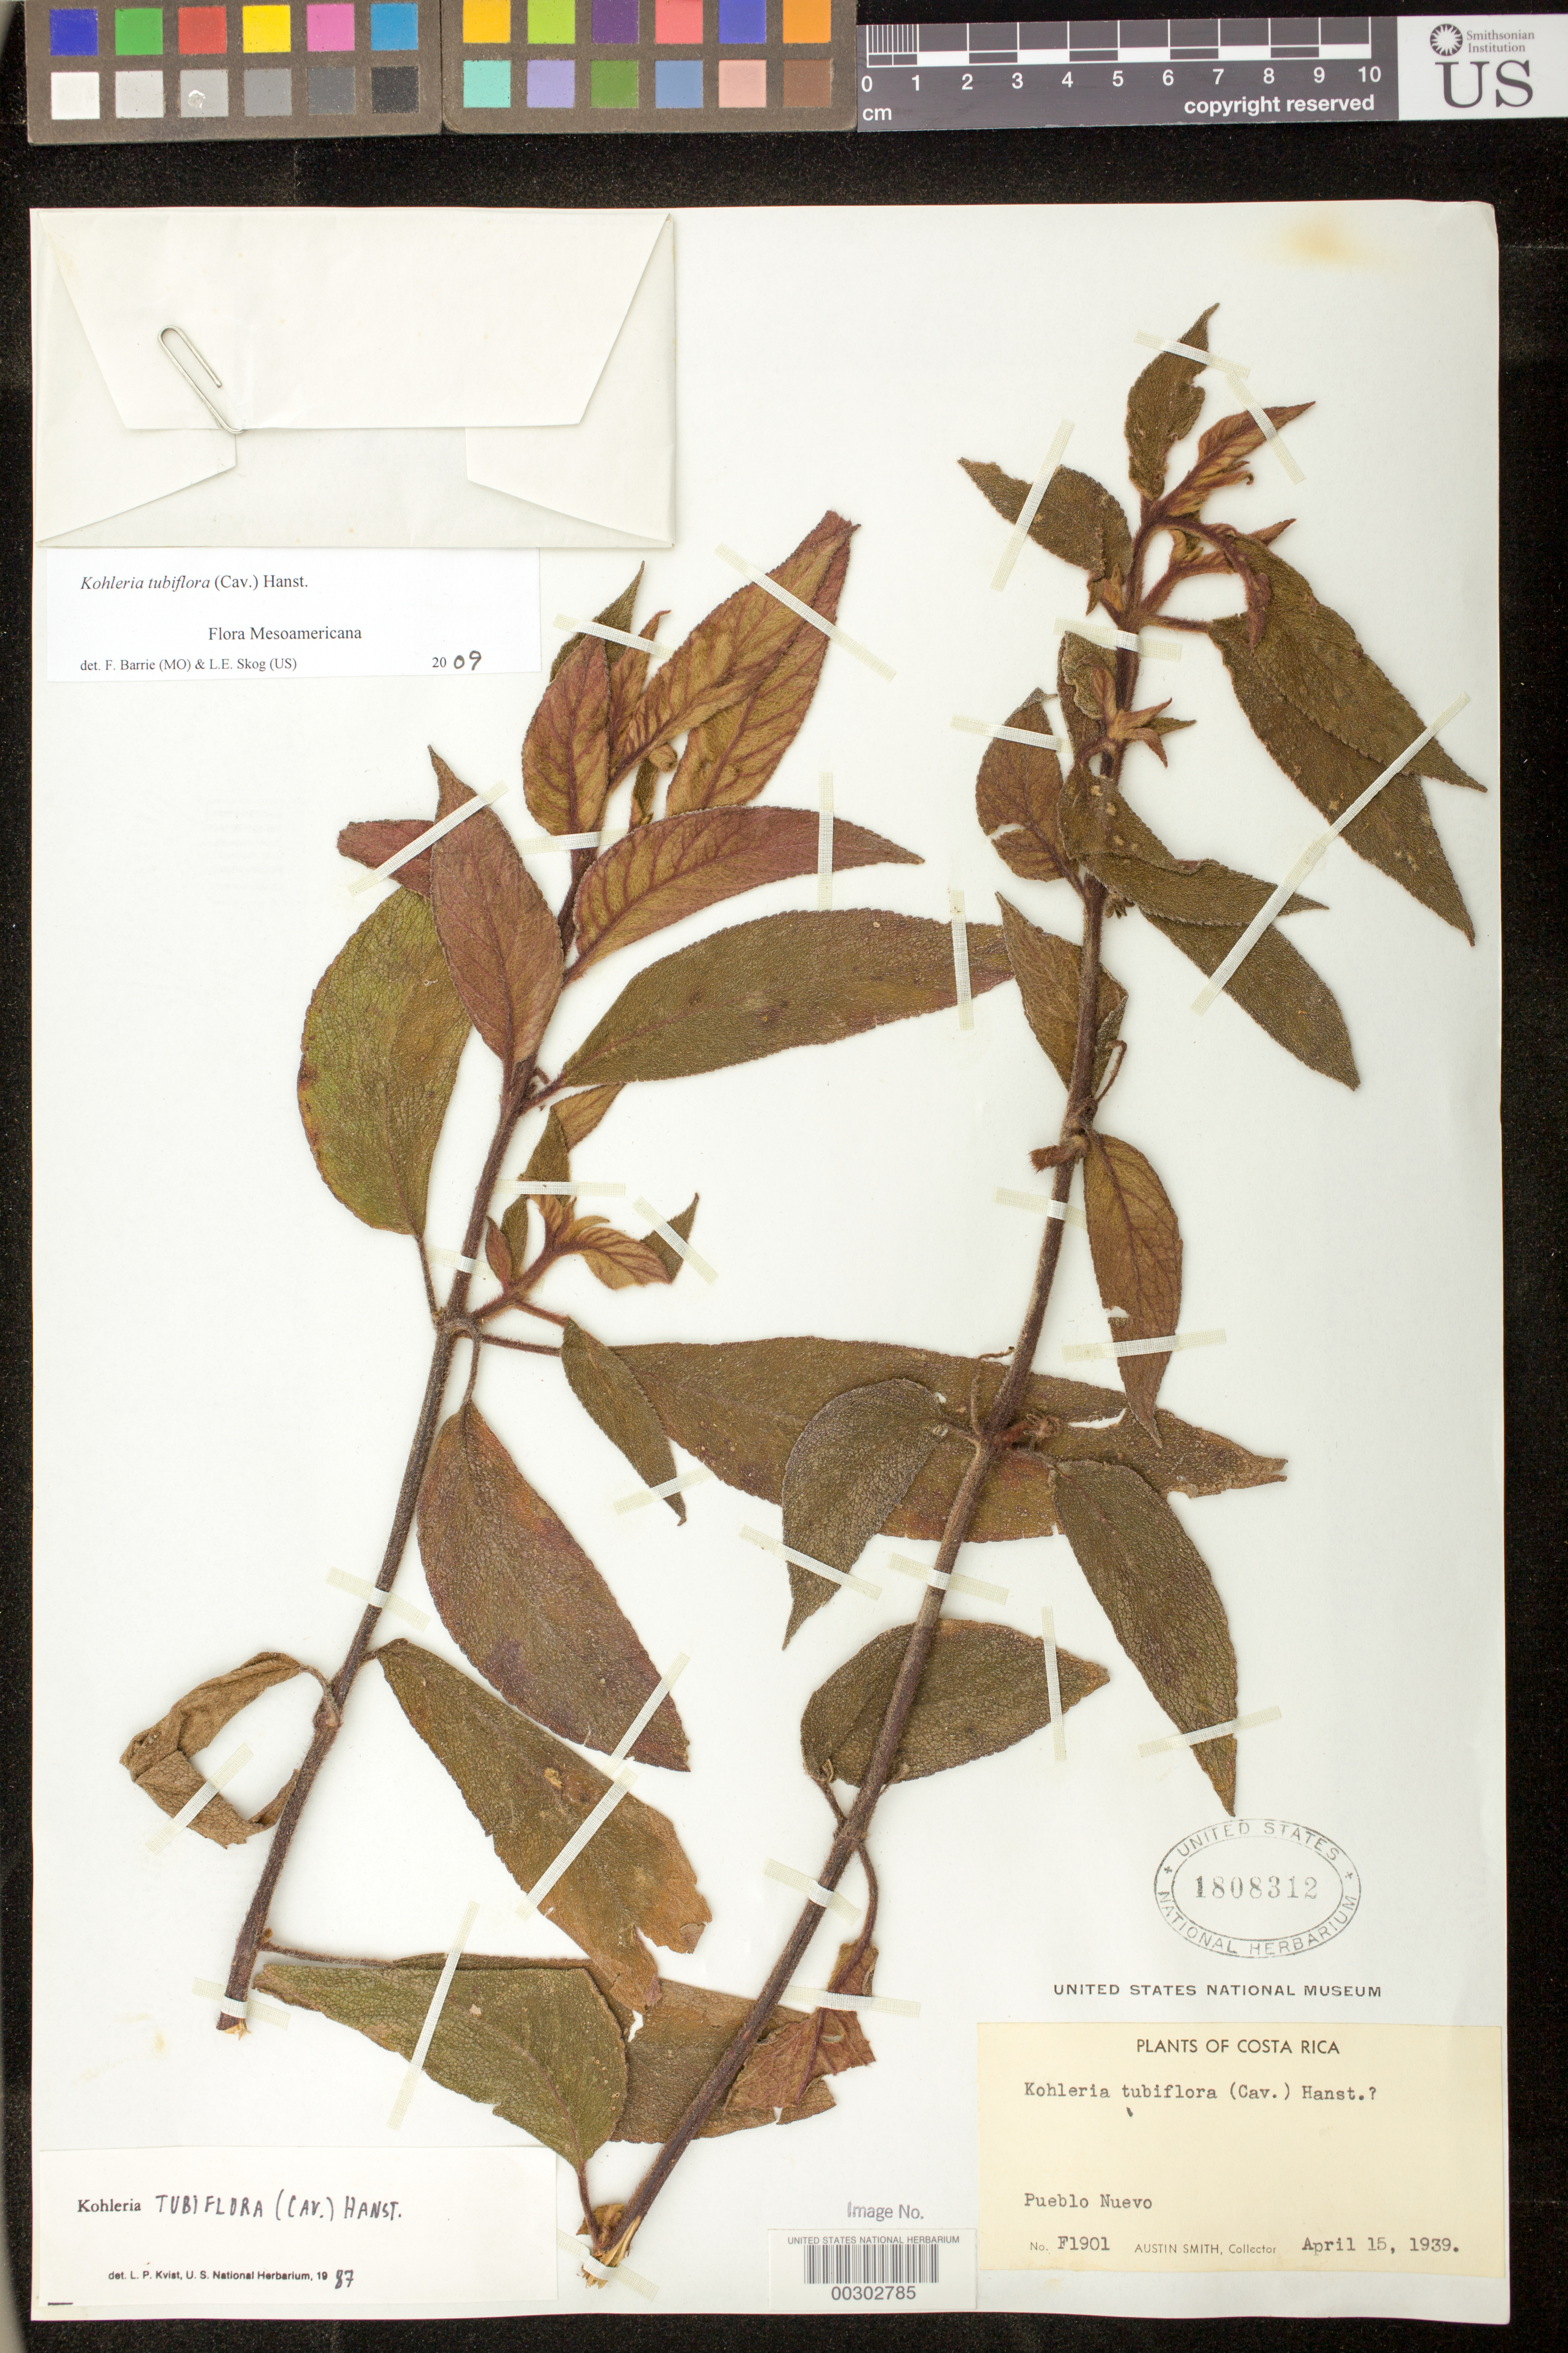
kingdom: Plantae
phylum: Tracheophyta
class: Magnoliopsida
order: Lamiales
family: Gesneriaceae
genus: Kohleria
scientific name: Kohleria tubiflora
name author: (Cav.) Hanst.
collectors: Aust P. Smith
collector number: F 1901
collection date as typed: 15 Apr 1939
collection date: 1939-04-15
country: Costa Rica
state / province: Alajuela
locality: Canton San Carlos, Pueblo Nuevo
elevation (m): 1100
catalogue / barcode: US 1808312